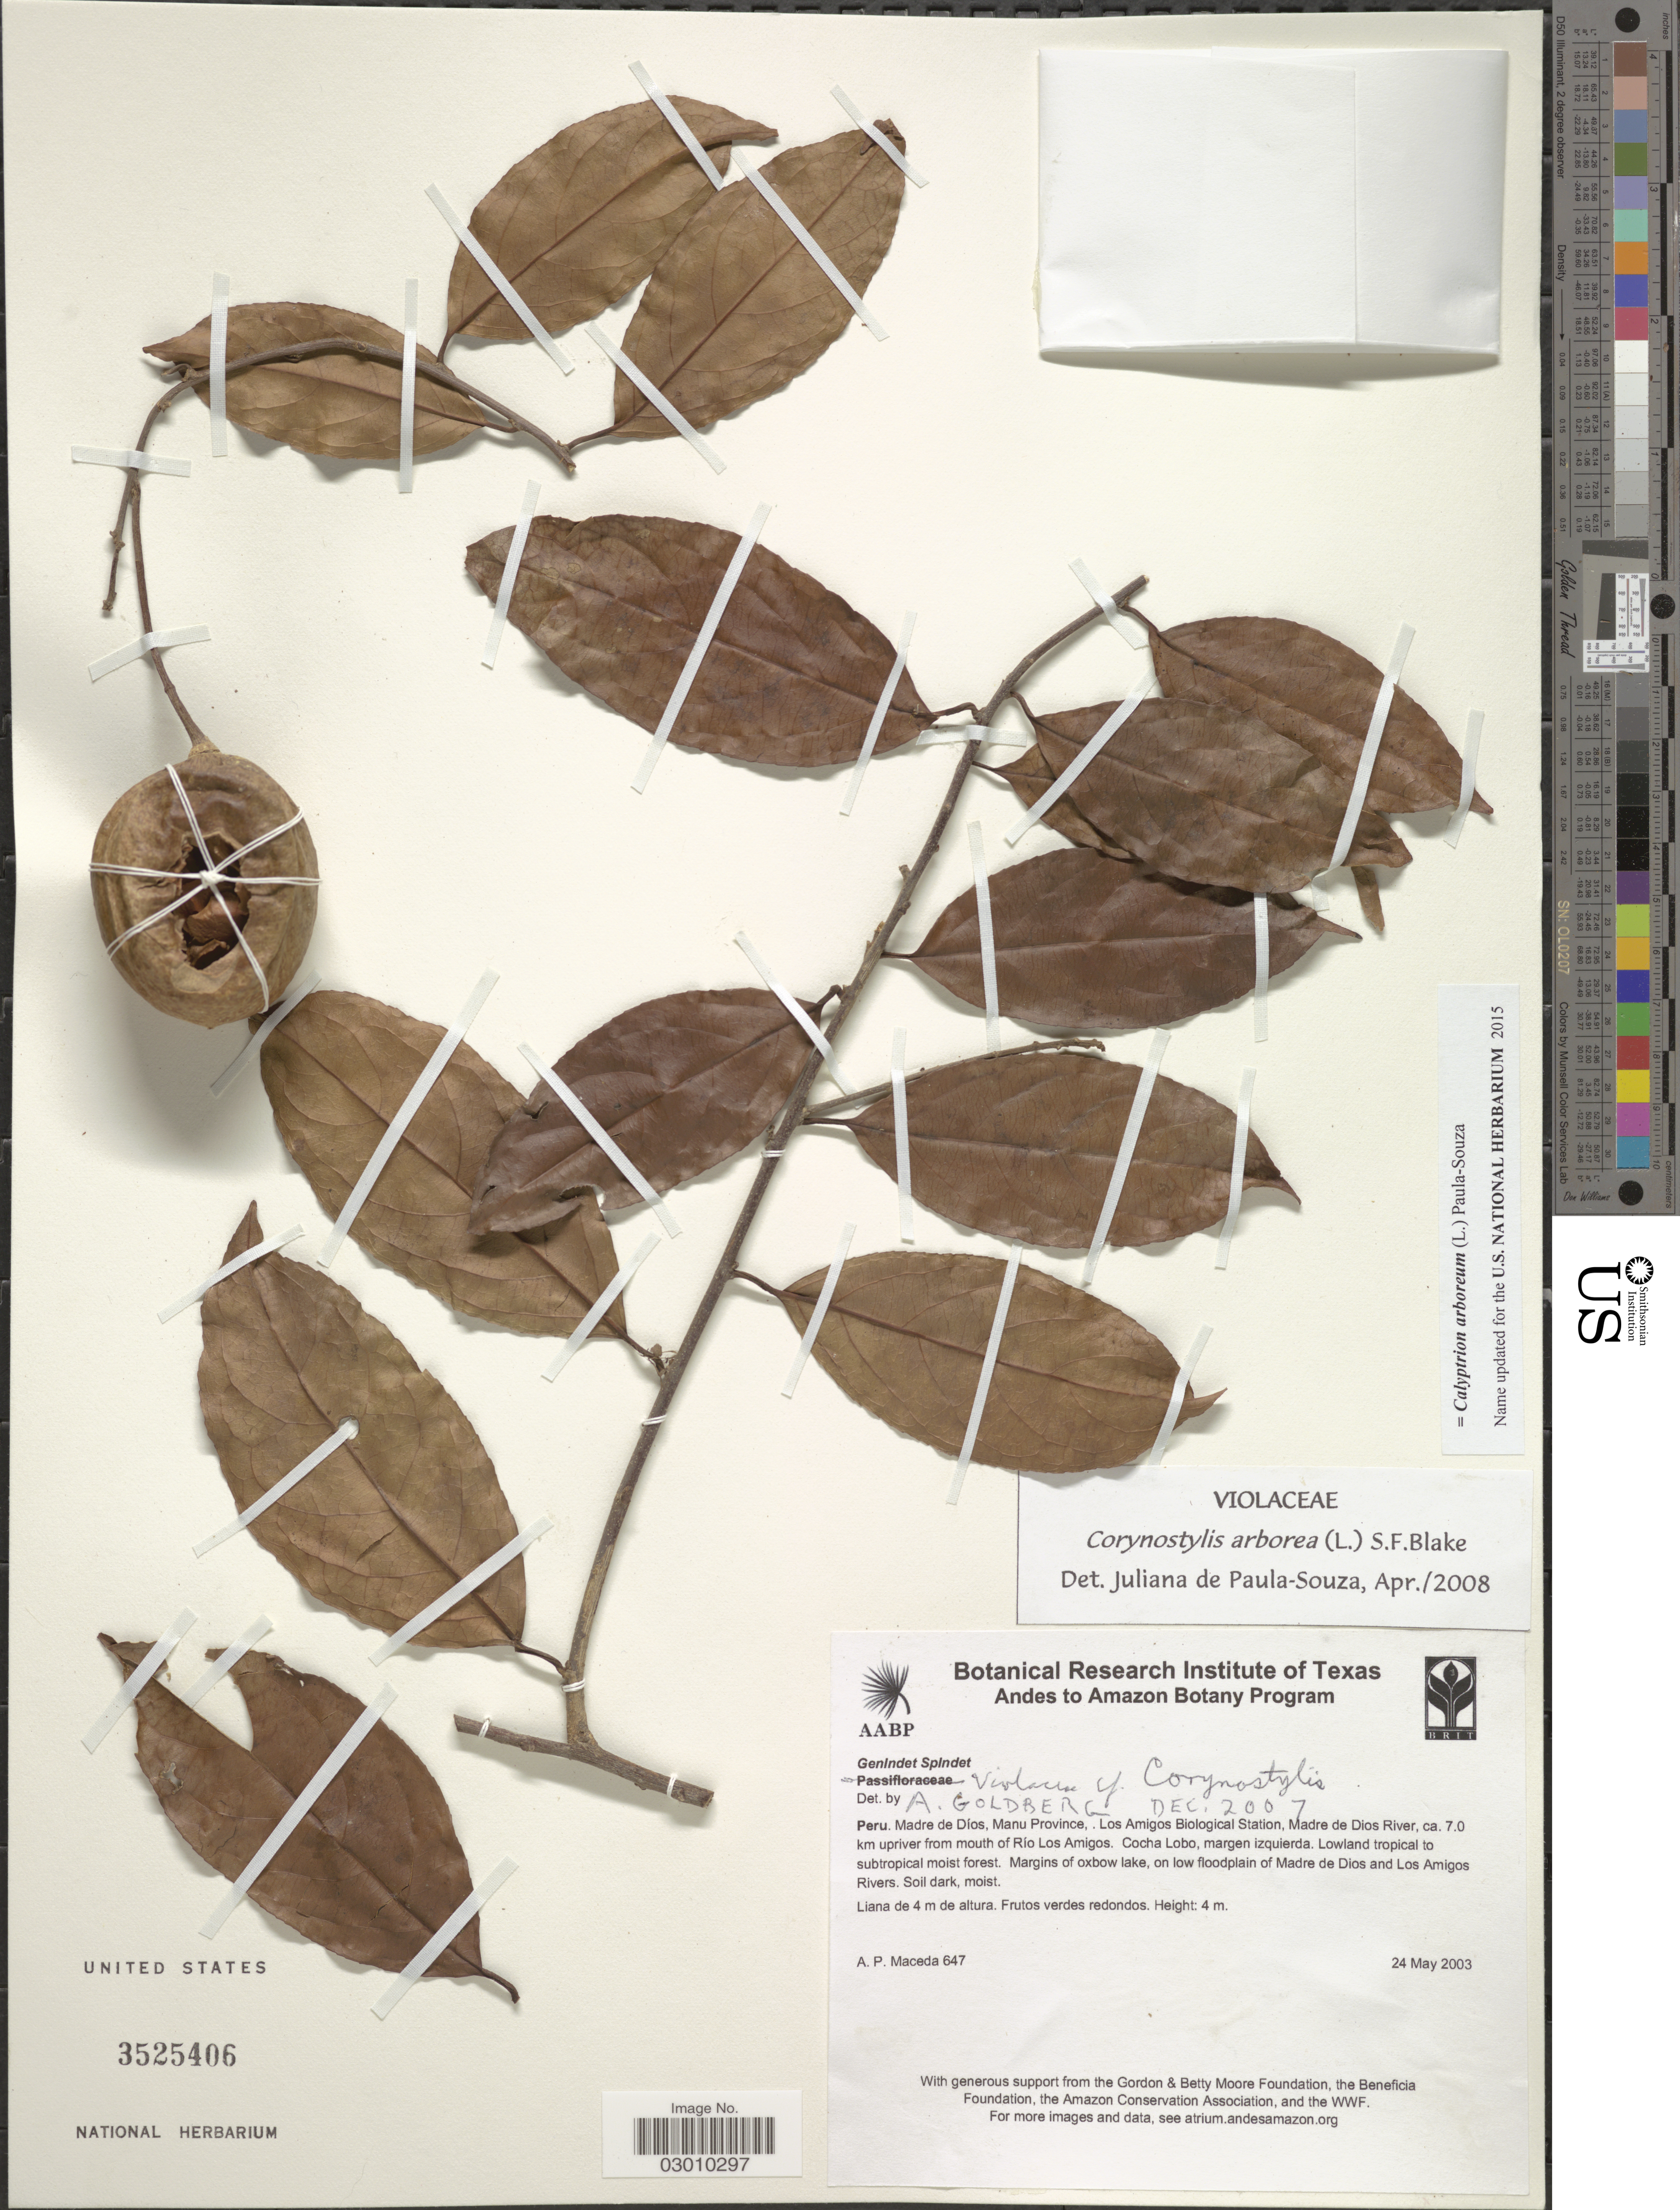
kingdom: Plantae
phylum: Tracheophyta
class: Magnoliopsida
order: Malpighiales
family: Violaceae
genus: Calyptrion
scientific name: Calyptrion arboreum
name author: (L.) Paula-Souza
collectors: A. Maceda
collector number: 647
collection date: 2003-05-24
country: Peru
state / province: Madre de Dios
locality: Manu Province, Los Amigos Biological Station, Madre de Dios River, ca. 7.0 km upriver from mouth of Río Los Amigos. Cocha Lobo, margen izquierda. Margins of oxbow lake, on low floodplain of Madre de Dios and Los Amigos Rivers.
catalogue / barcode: US 3525406